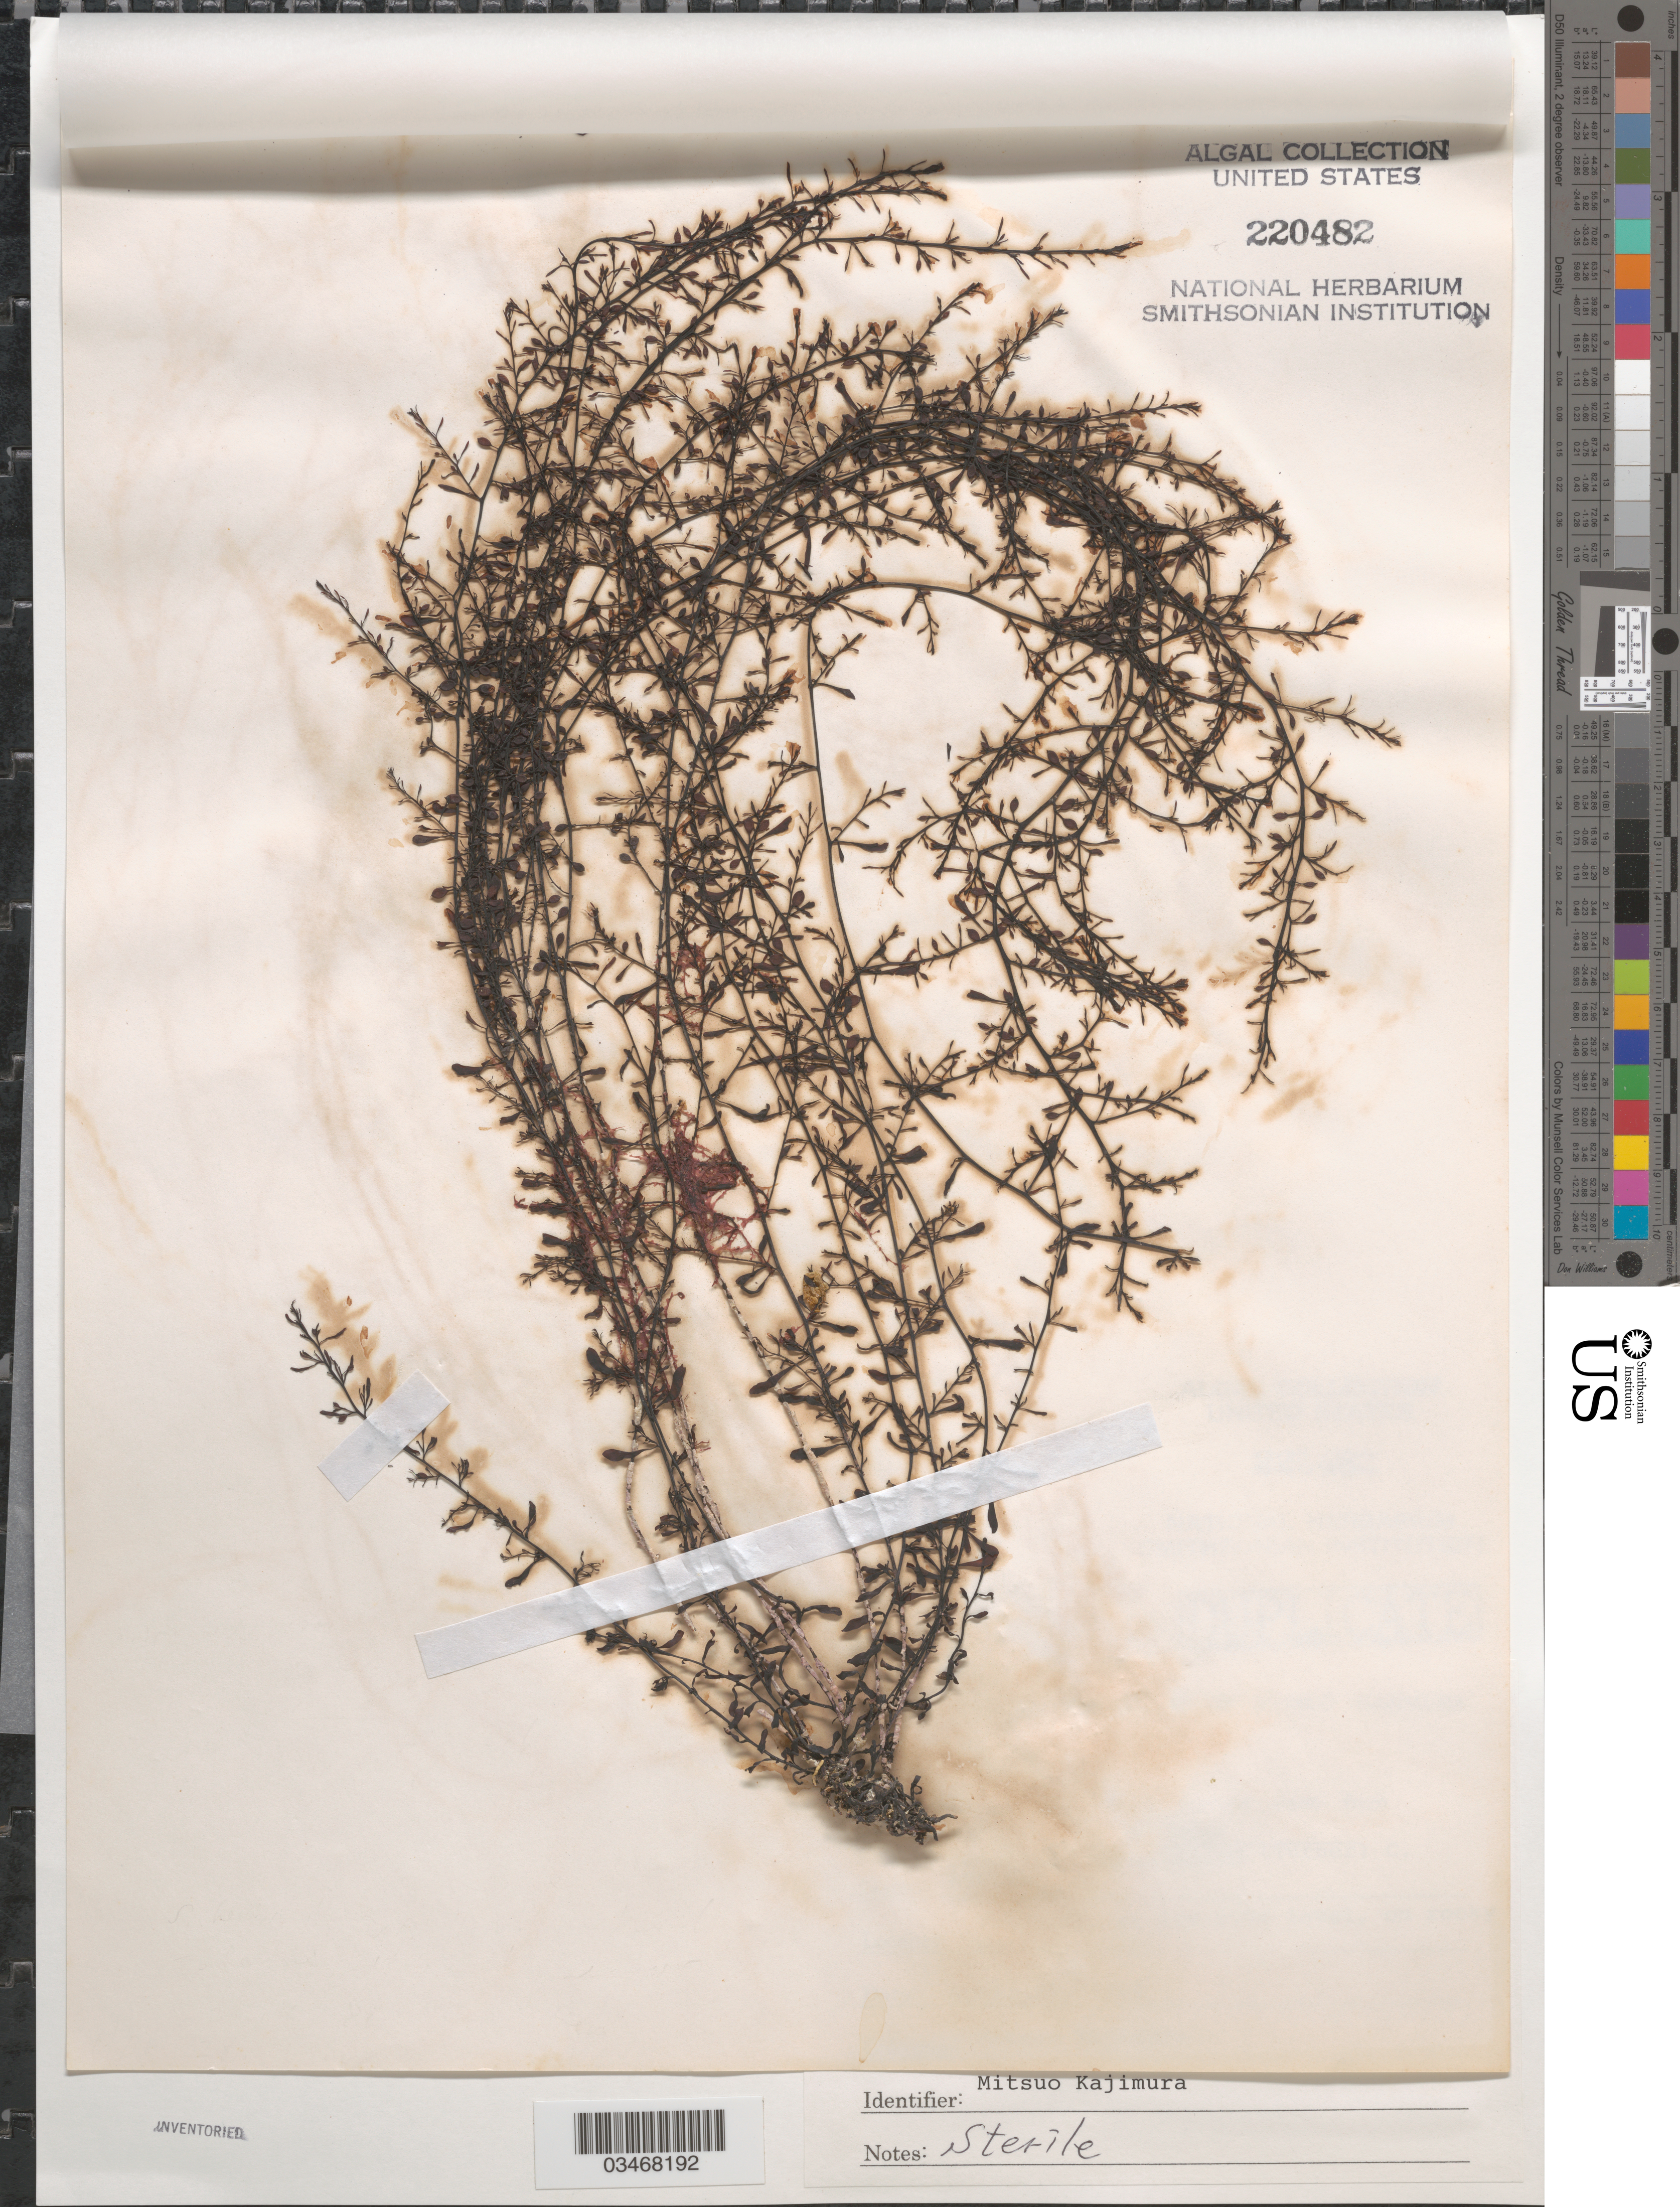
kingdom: Chromista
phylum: Ochrophyta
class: Phaeophyceae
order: Fucales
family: Sargassaceae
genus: Sargassum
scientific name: Sargassum hemiphyllum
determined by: Kajimura, Mitsuo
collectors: M. Kajimura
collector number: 3528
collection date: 1988-04-28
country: Japan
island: Oki Islands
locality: Takatori.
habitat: At low tide level on rocky bottom.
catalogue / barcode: US 220482